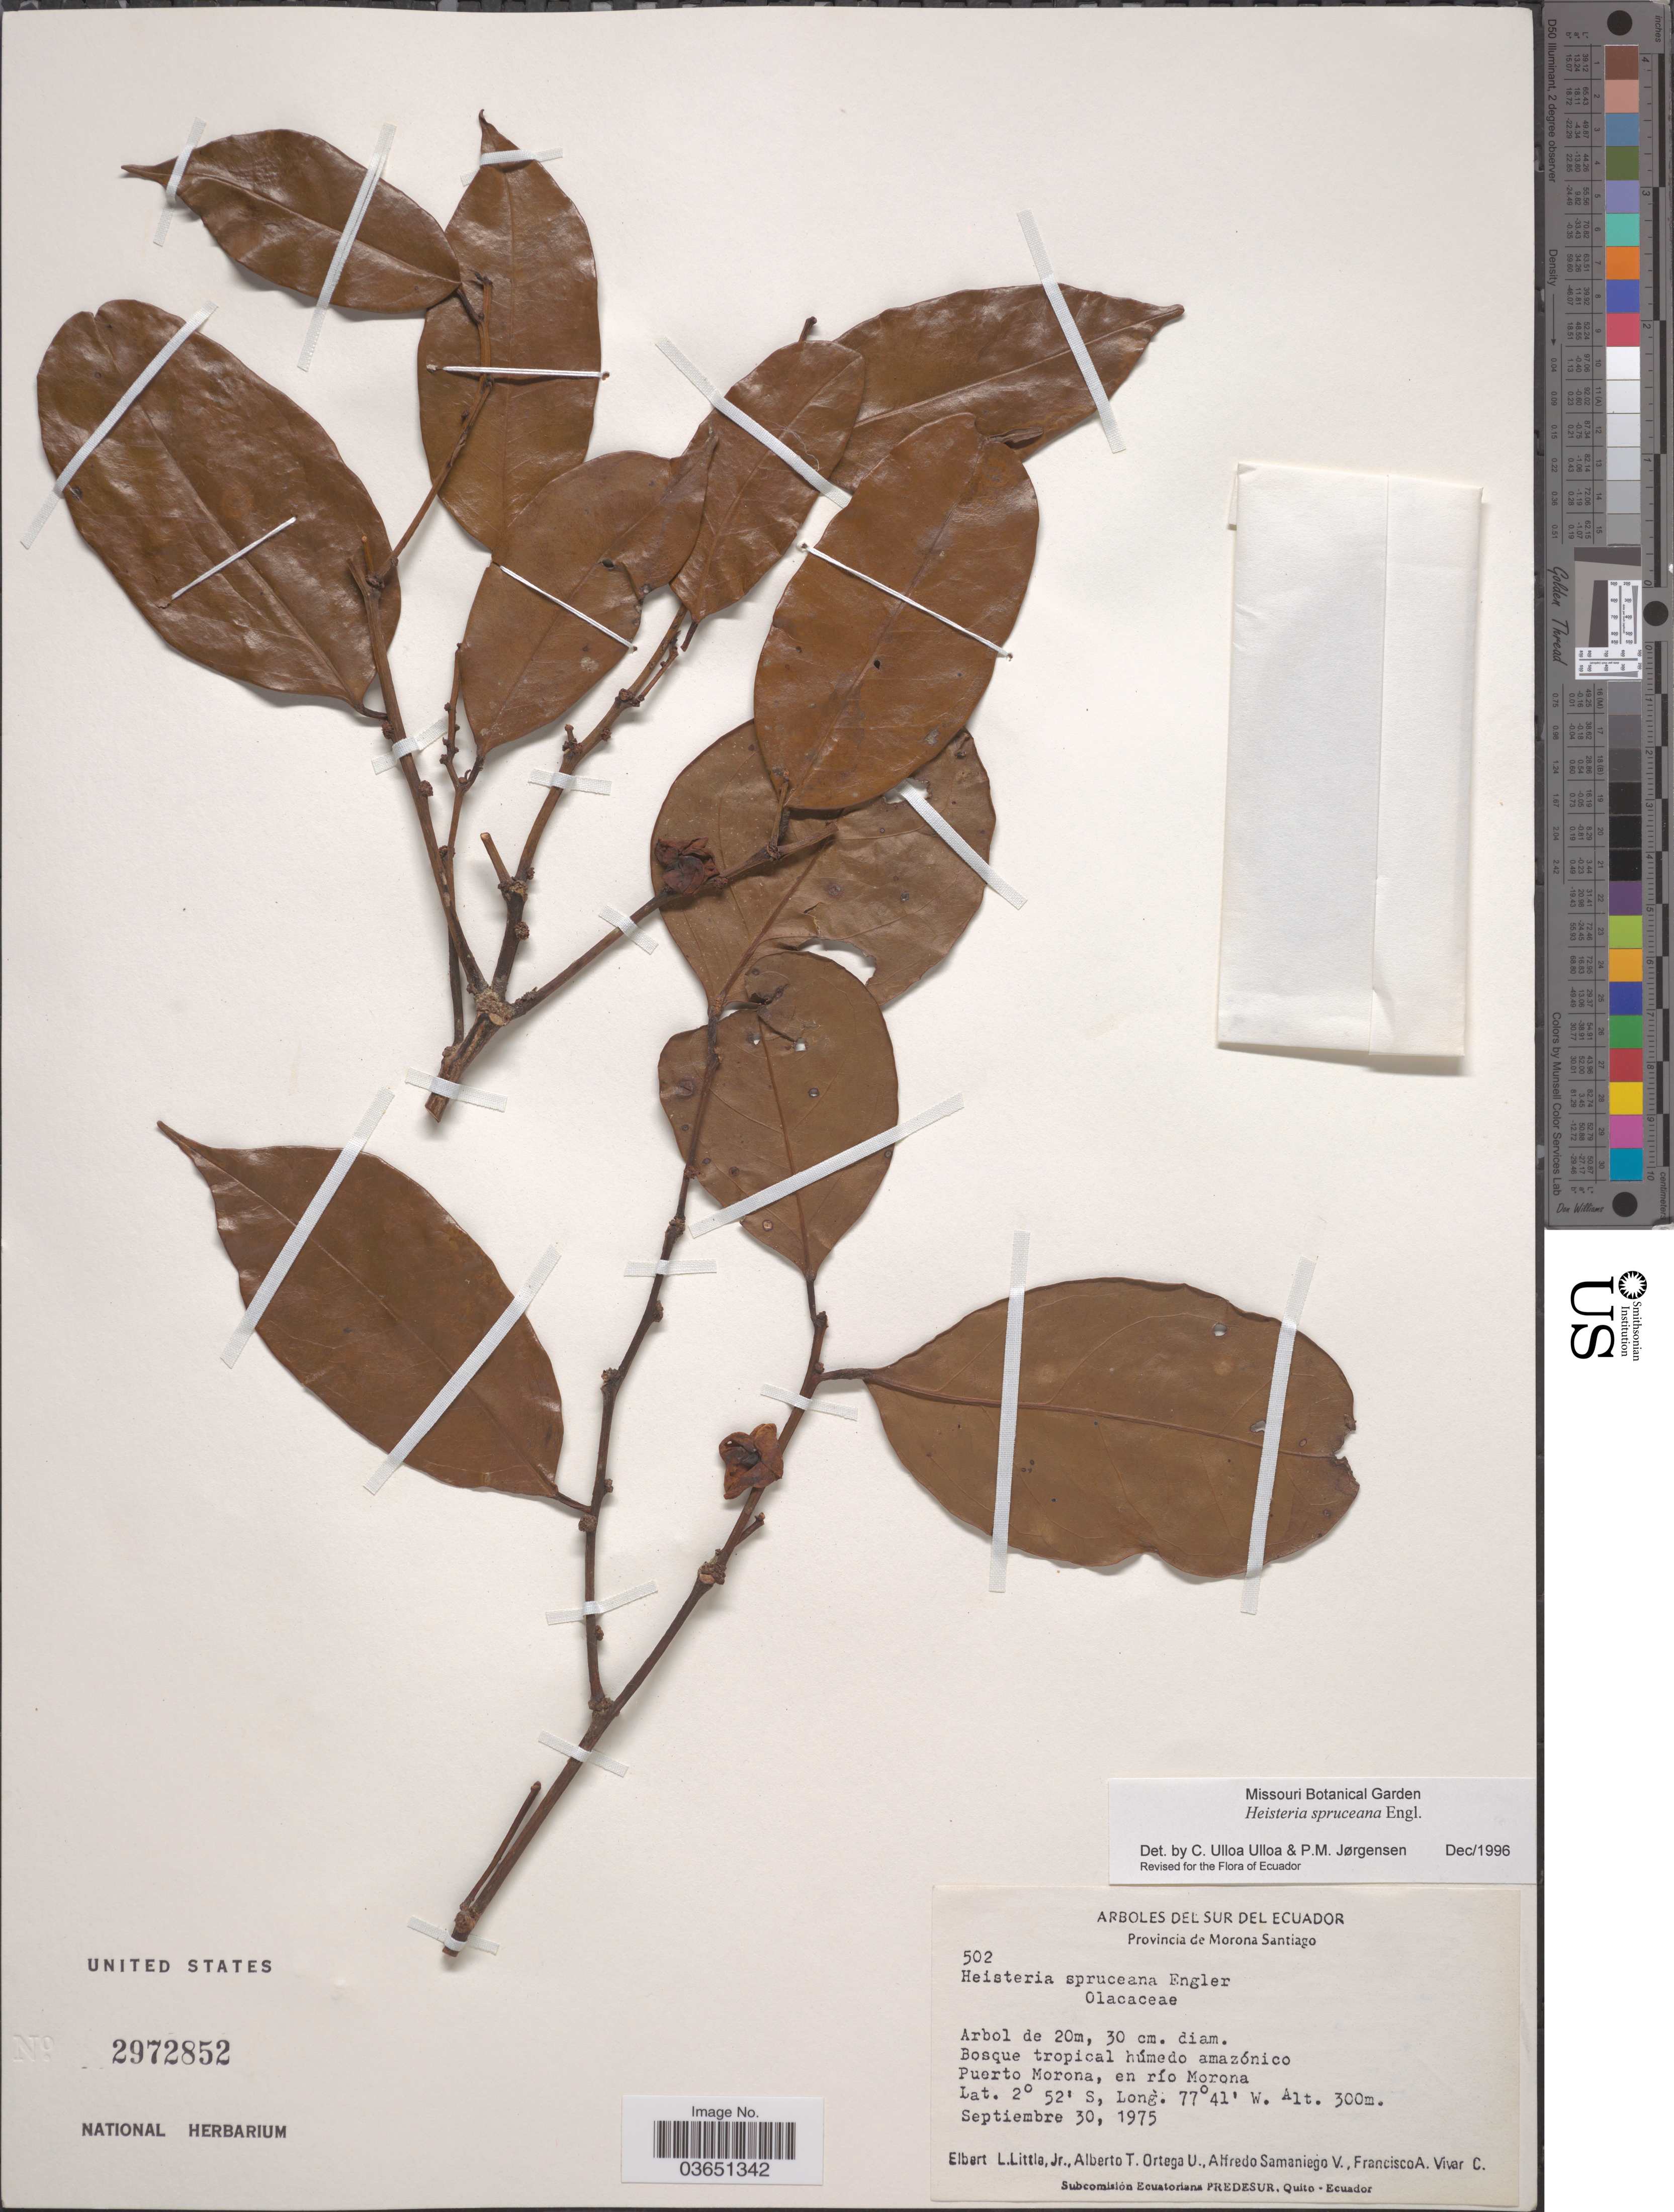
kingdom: Plantae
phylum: Tracheophyta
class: Magnoliopsida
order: Santalales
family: Erythropalaceae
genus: Heisteria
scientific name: Heisteria spruceana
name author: Engl.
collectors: E. L. Little, A. T. Ortega U., A. V. Samaniego & F. A. Vivar C.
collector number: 502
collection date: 1975-09-30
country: Ecuador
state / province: Morona-Santiago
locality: Sur del Ecuador. Puerto Morona, en río Morona.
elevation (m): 300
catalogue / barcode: US 2972852